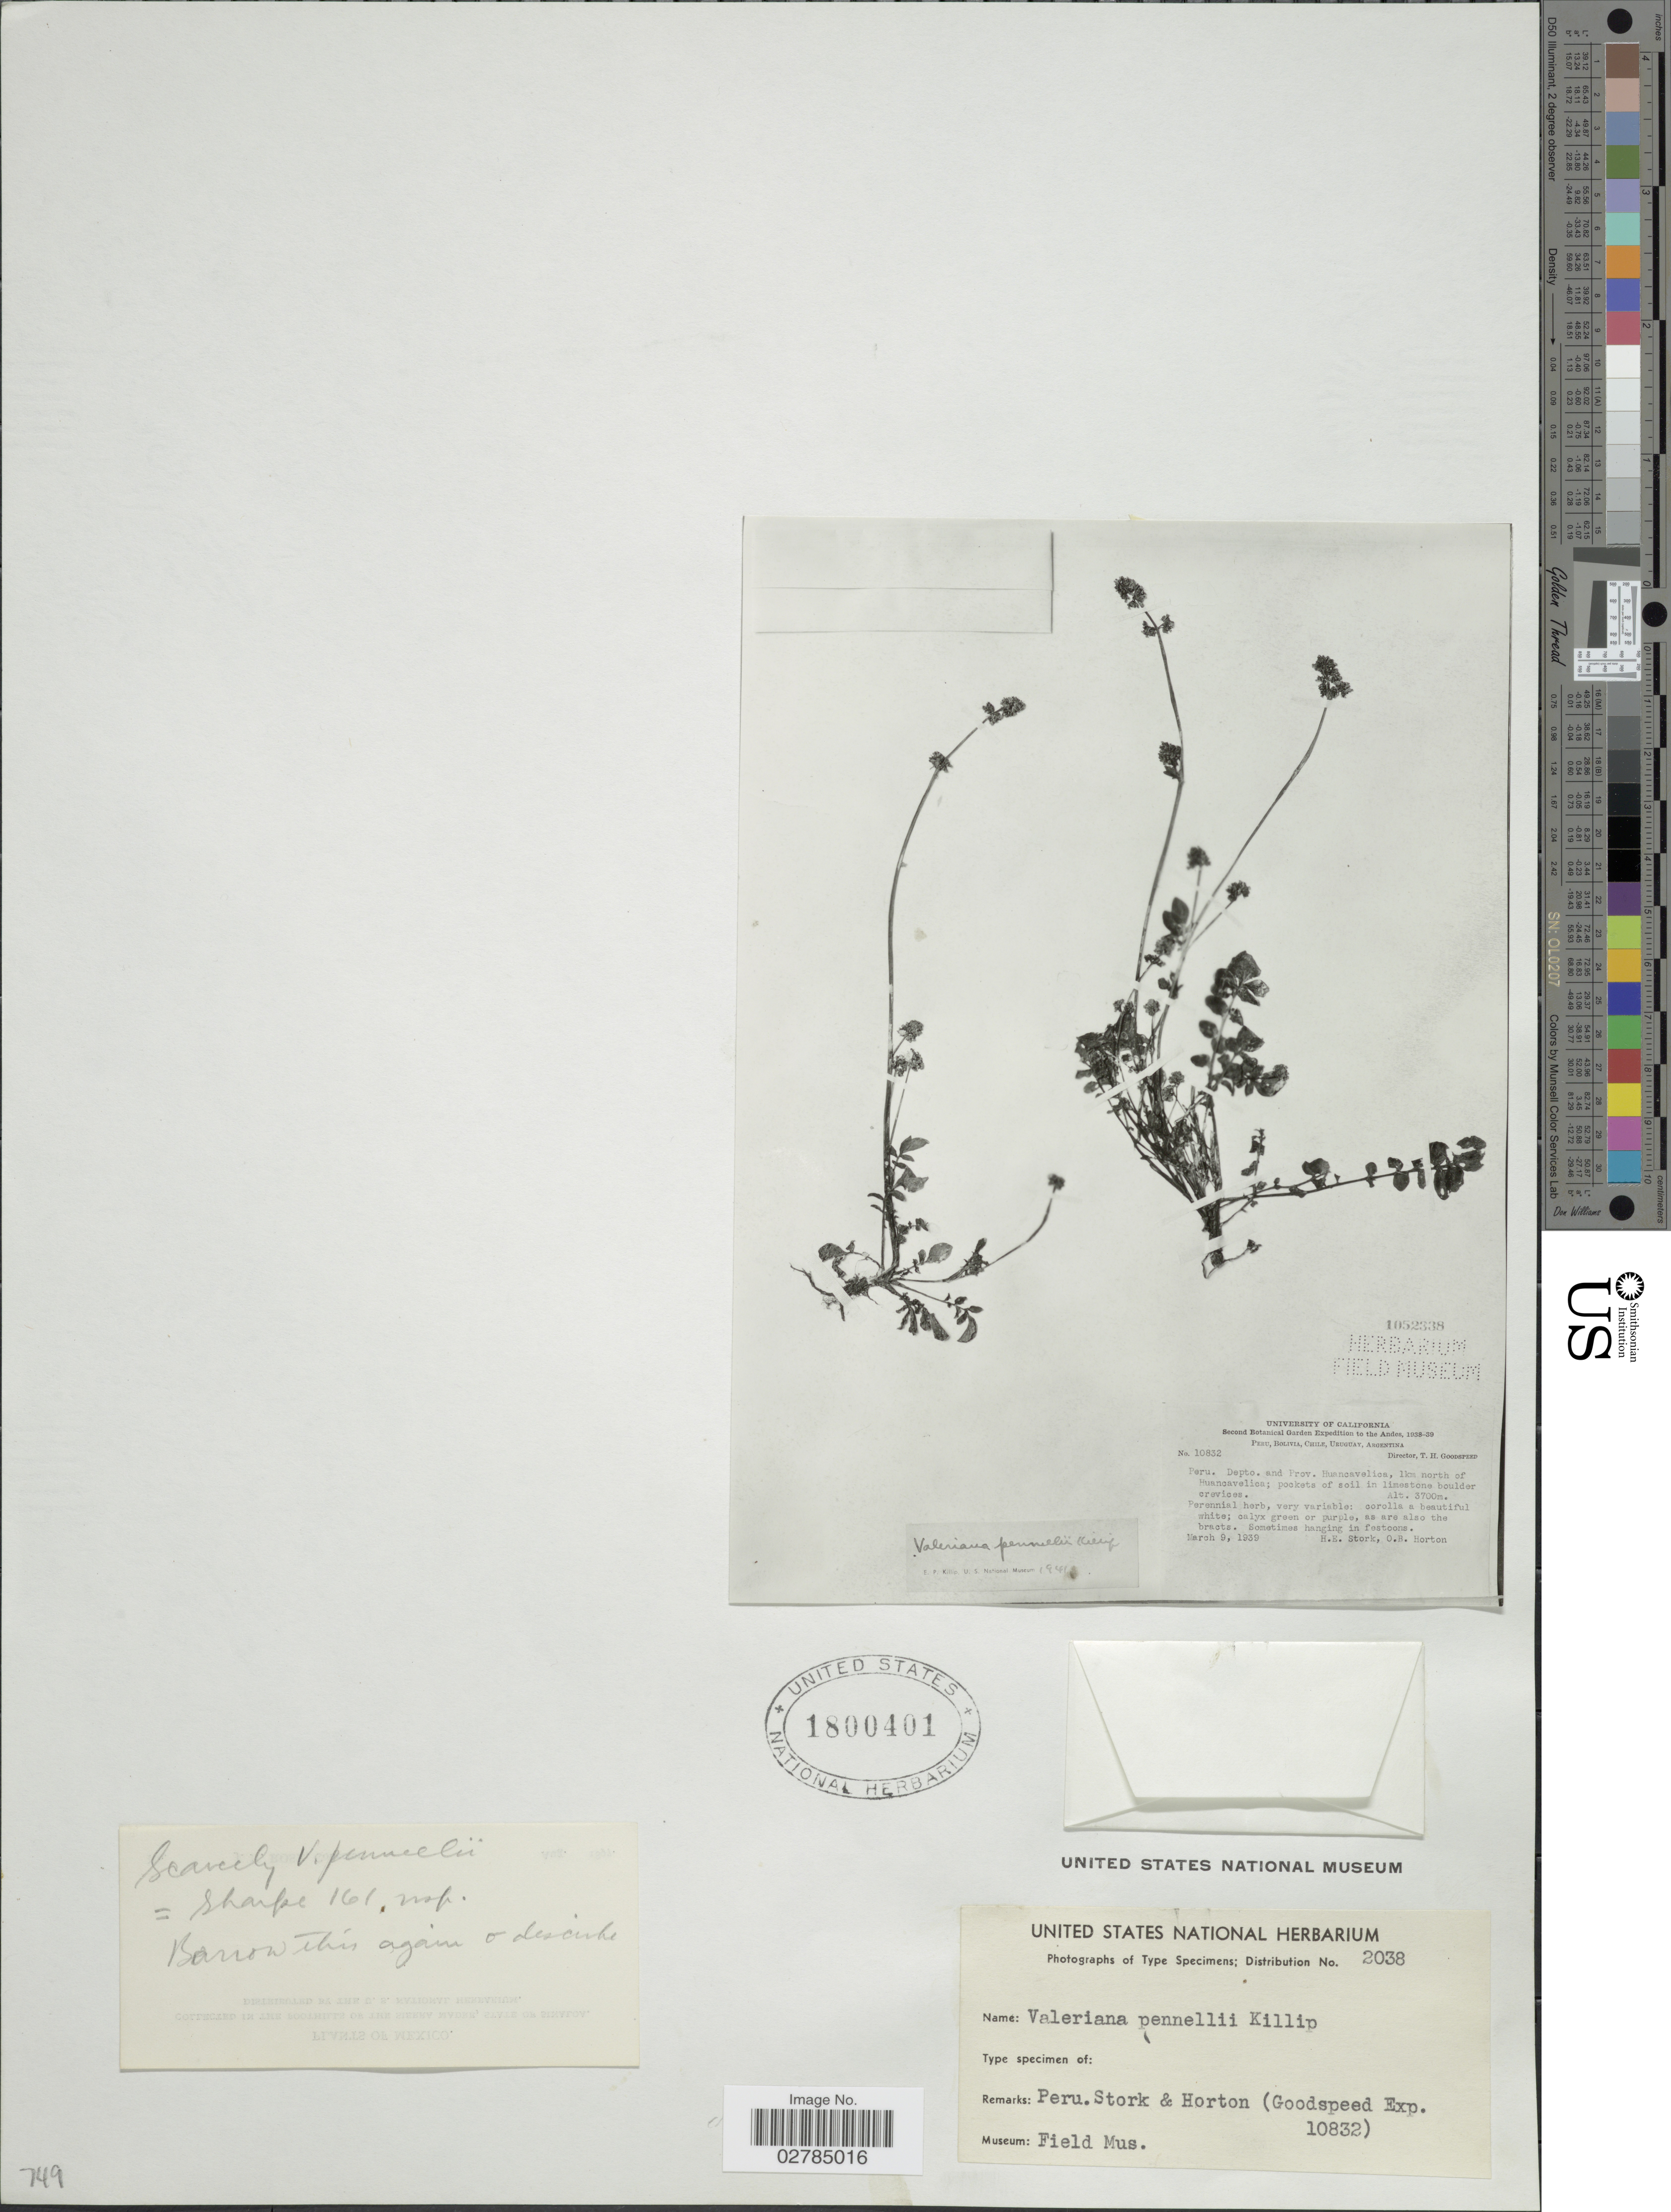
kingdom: Plantae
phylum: Tracheophyta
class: Magnoliopsida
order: Dipsacales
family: Caprifoliaceae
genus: Valeriana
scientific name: Valeriana pennellii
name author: Killip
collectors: H. E. Stork & O. B. Horton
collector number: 10832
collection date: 1939-03-09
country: Peru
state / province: Huancavelica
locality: Depto. and Prov. Huancavelica, 1 km north of Huancavelica.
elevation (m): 3700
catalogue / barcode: US 1800401